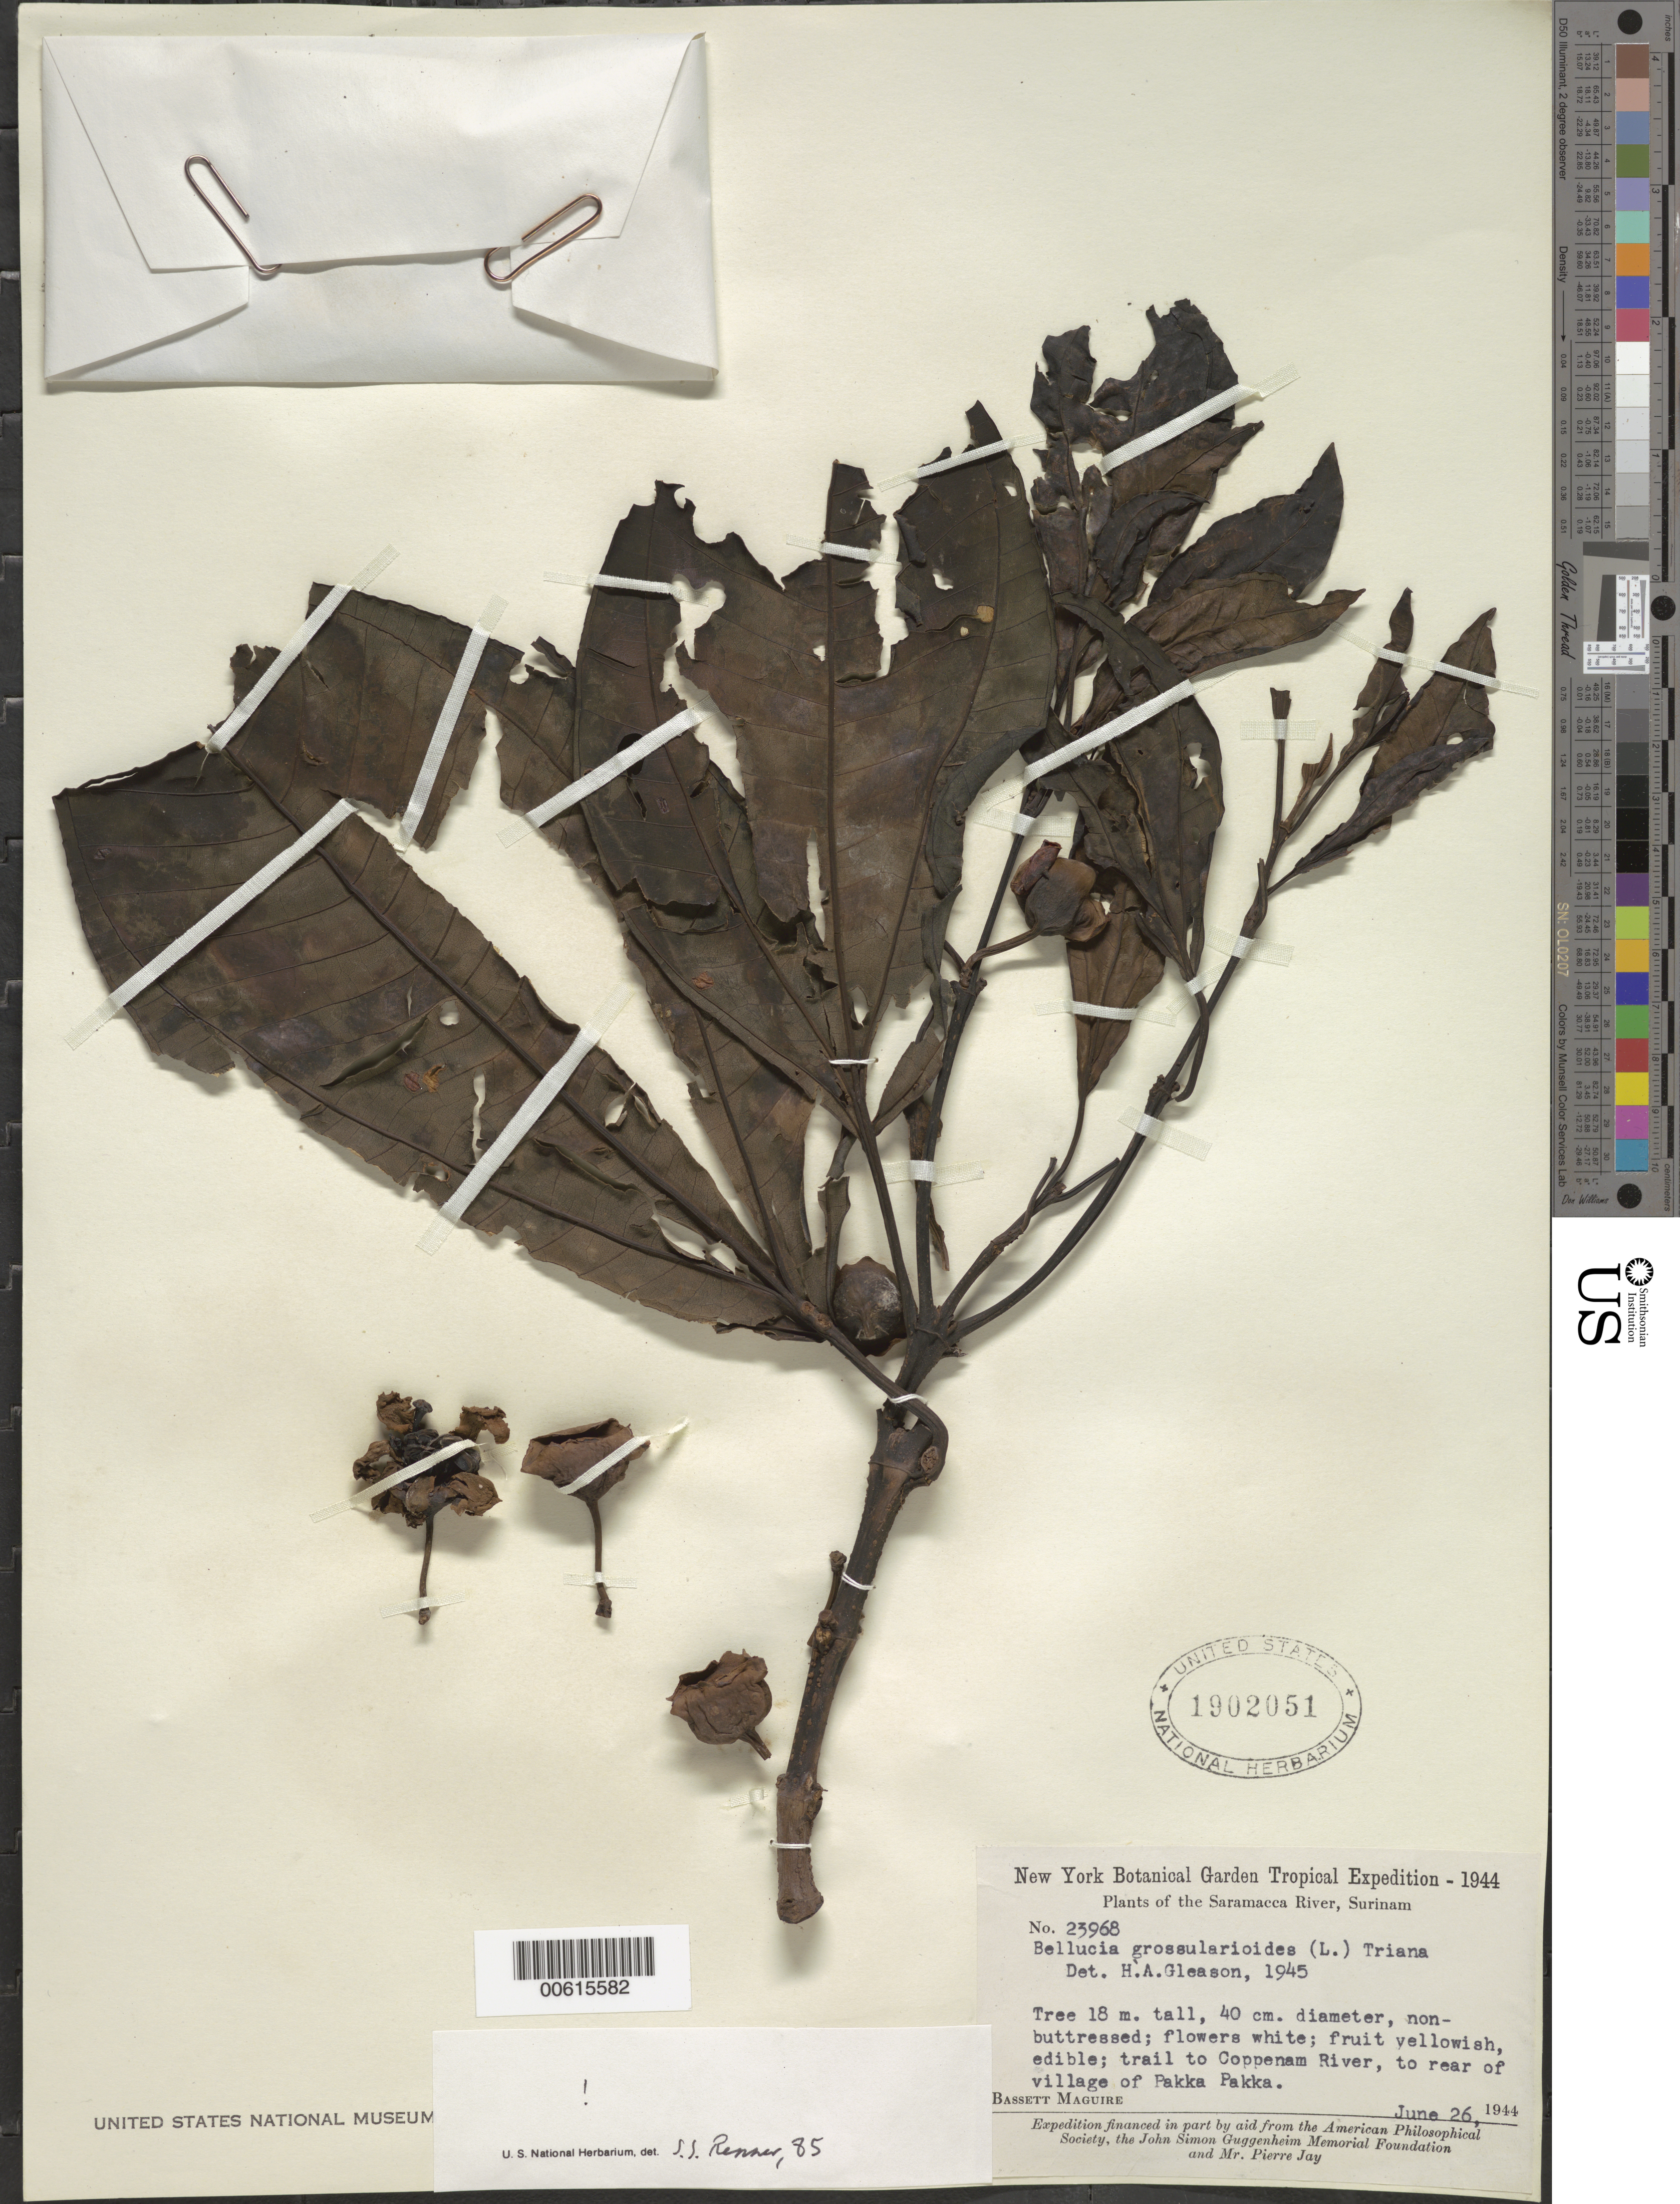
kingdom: Plantae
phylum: Tracheophyta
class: Magnoliopsida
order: Myrtales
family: Melastomataceae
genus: Bellucia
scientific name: Bellucia grossularioides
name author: (L.) Triana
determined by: Renner, S. S.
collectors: B. Maguire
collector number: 23968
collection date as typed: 26-Jun-44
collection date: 1944-06-26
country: Suriname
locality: Pakka Pakka village, to rear of, Saramacca River headwaters, trail to Coppenam River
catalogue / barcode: US 1902051